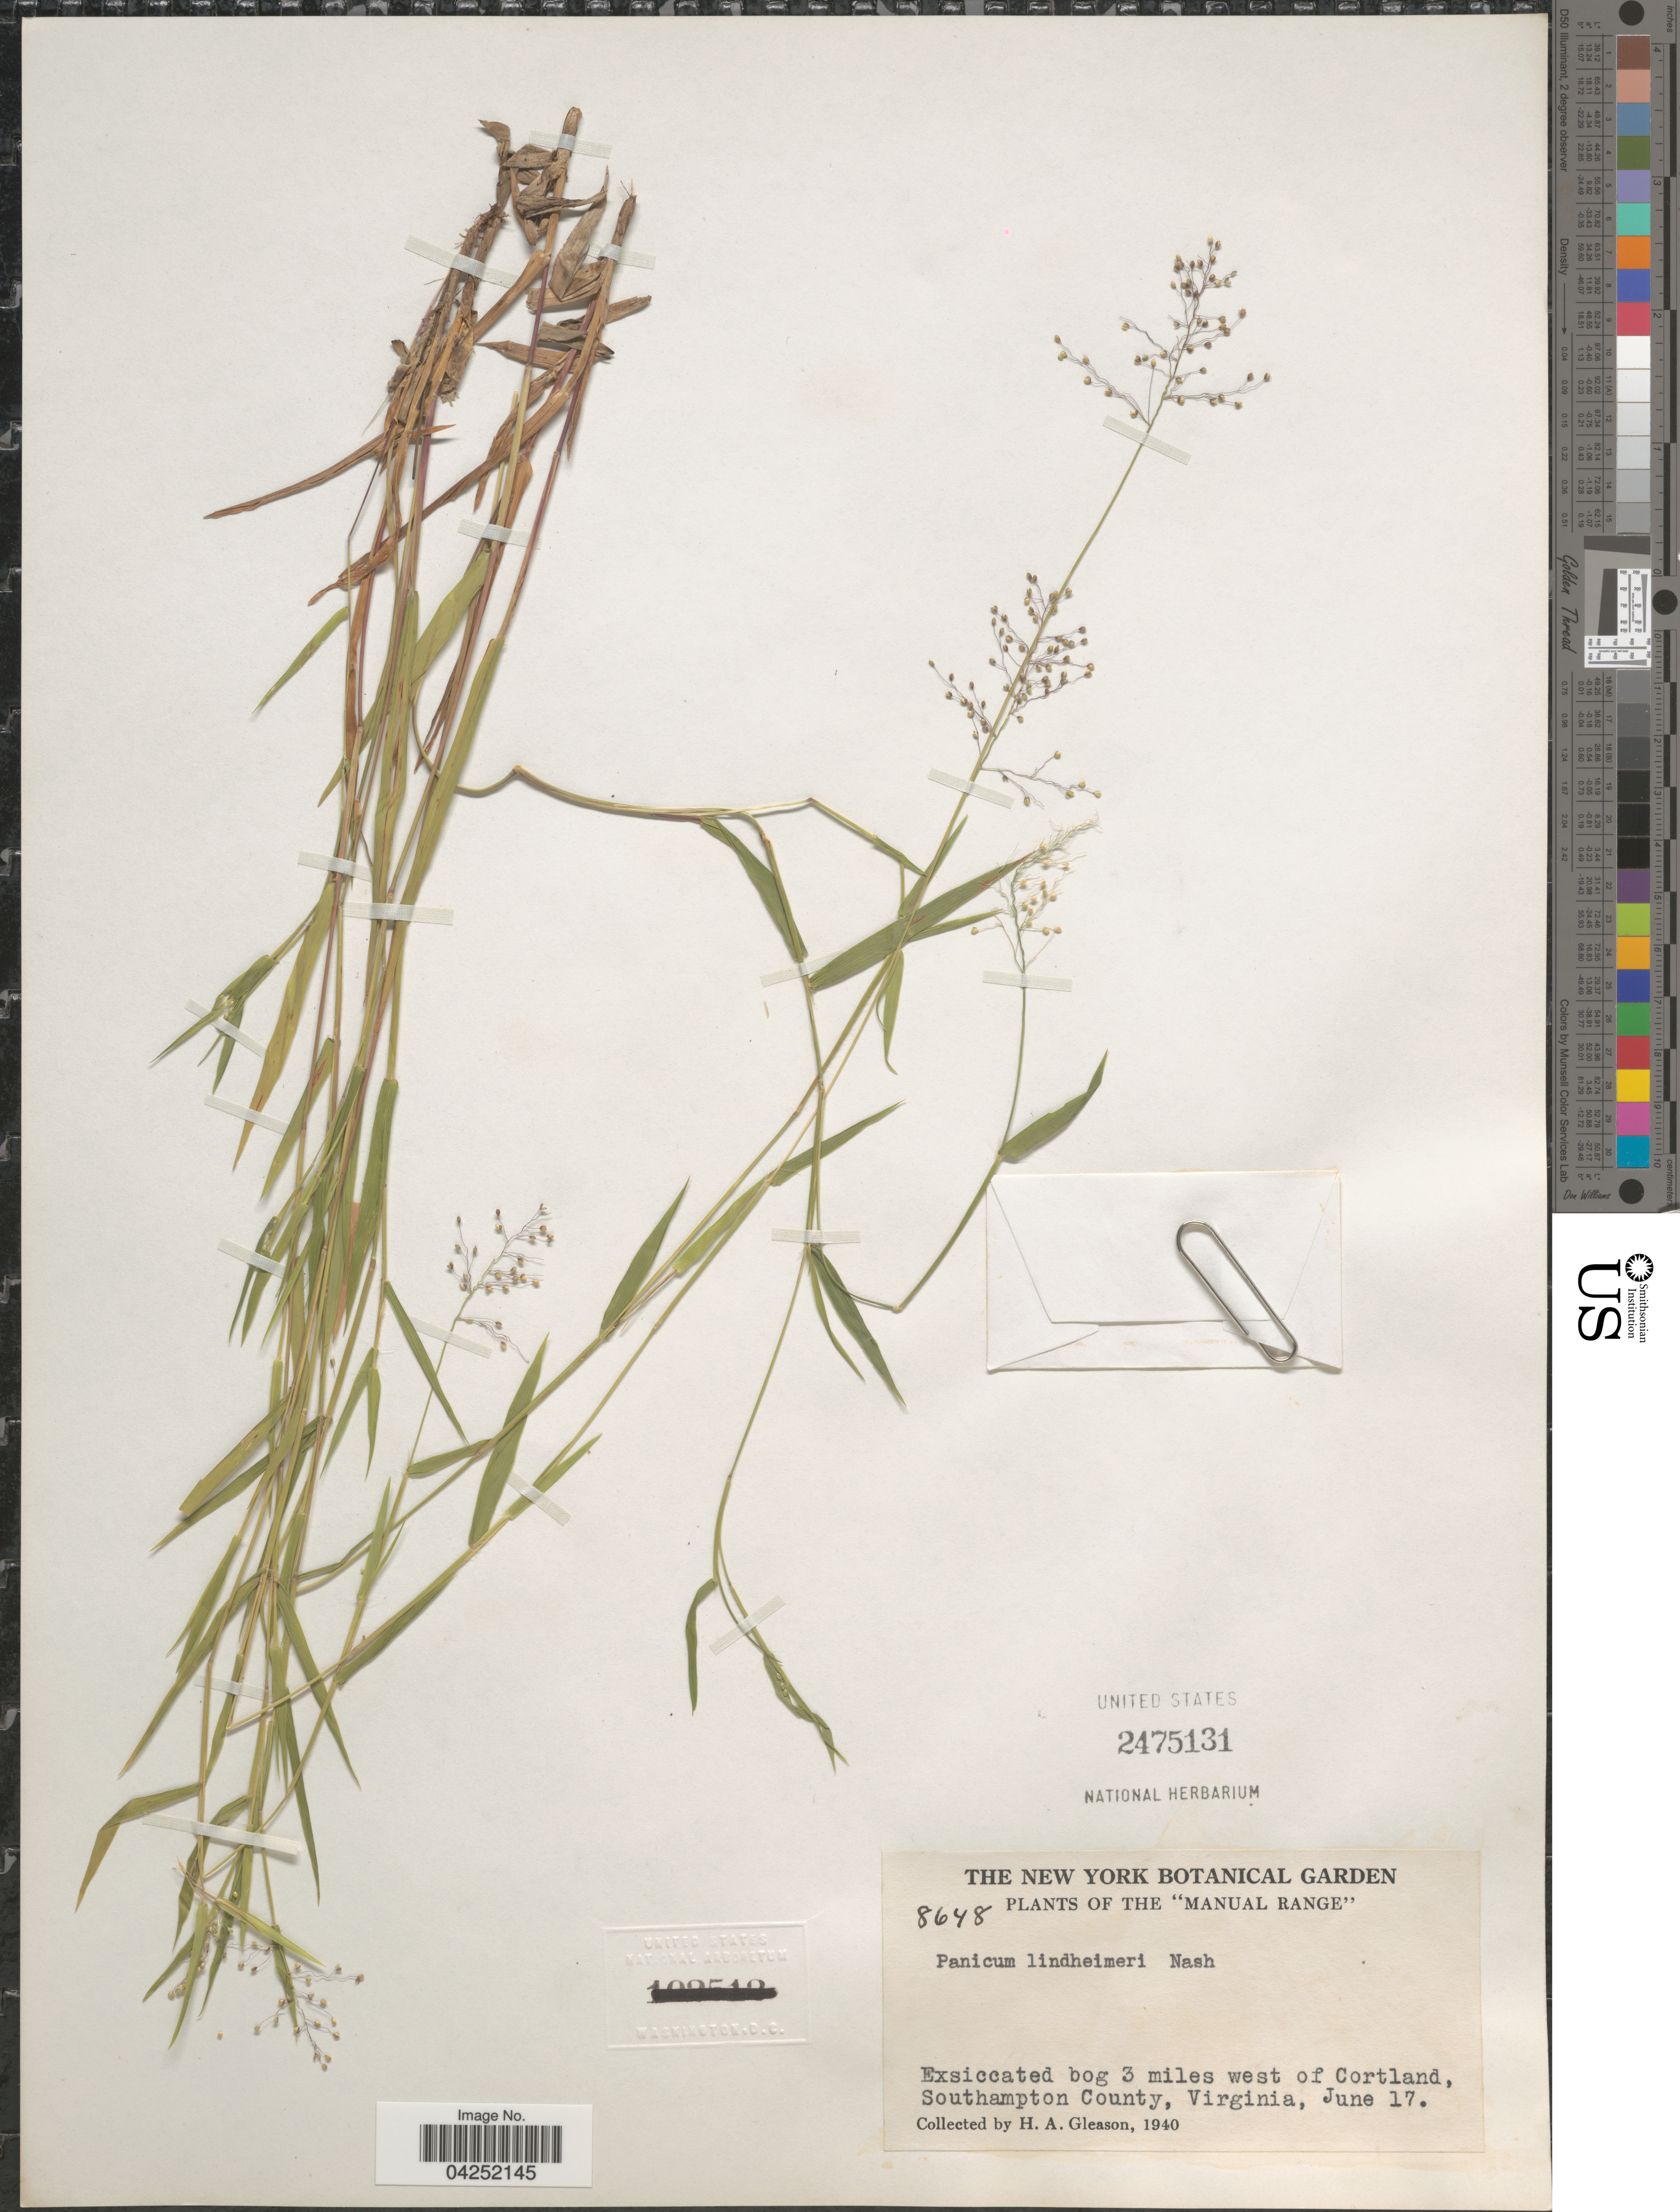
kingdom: Plantae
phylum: Tracheophyta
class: Liliopsida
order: Poales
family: Poaceae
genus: Dichanthelium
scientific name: Dichanthelium acuminatum var. lindheimeri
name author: (Nash) Gould & C.A. Clark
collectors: H. A. Gleason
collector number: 8648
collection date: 1940-06-17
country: United States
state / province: Virginia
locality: The "Manual Range". Exsiccated bog 3 miles west of Cortland, Southampton County.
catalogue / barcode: US 2475131